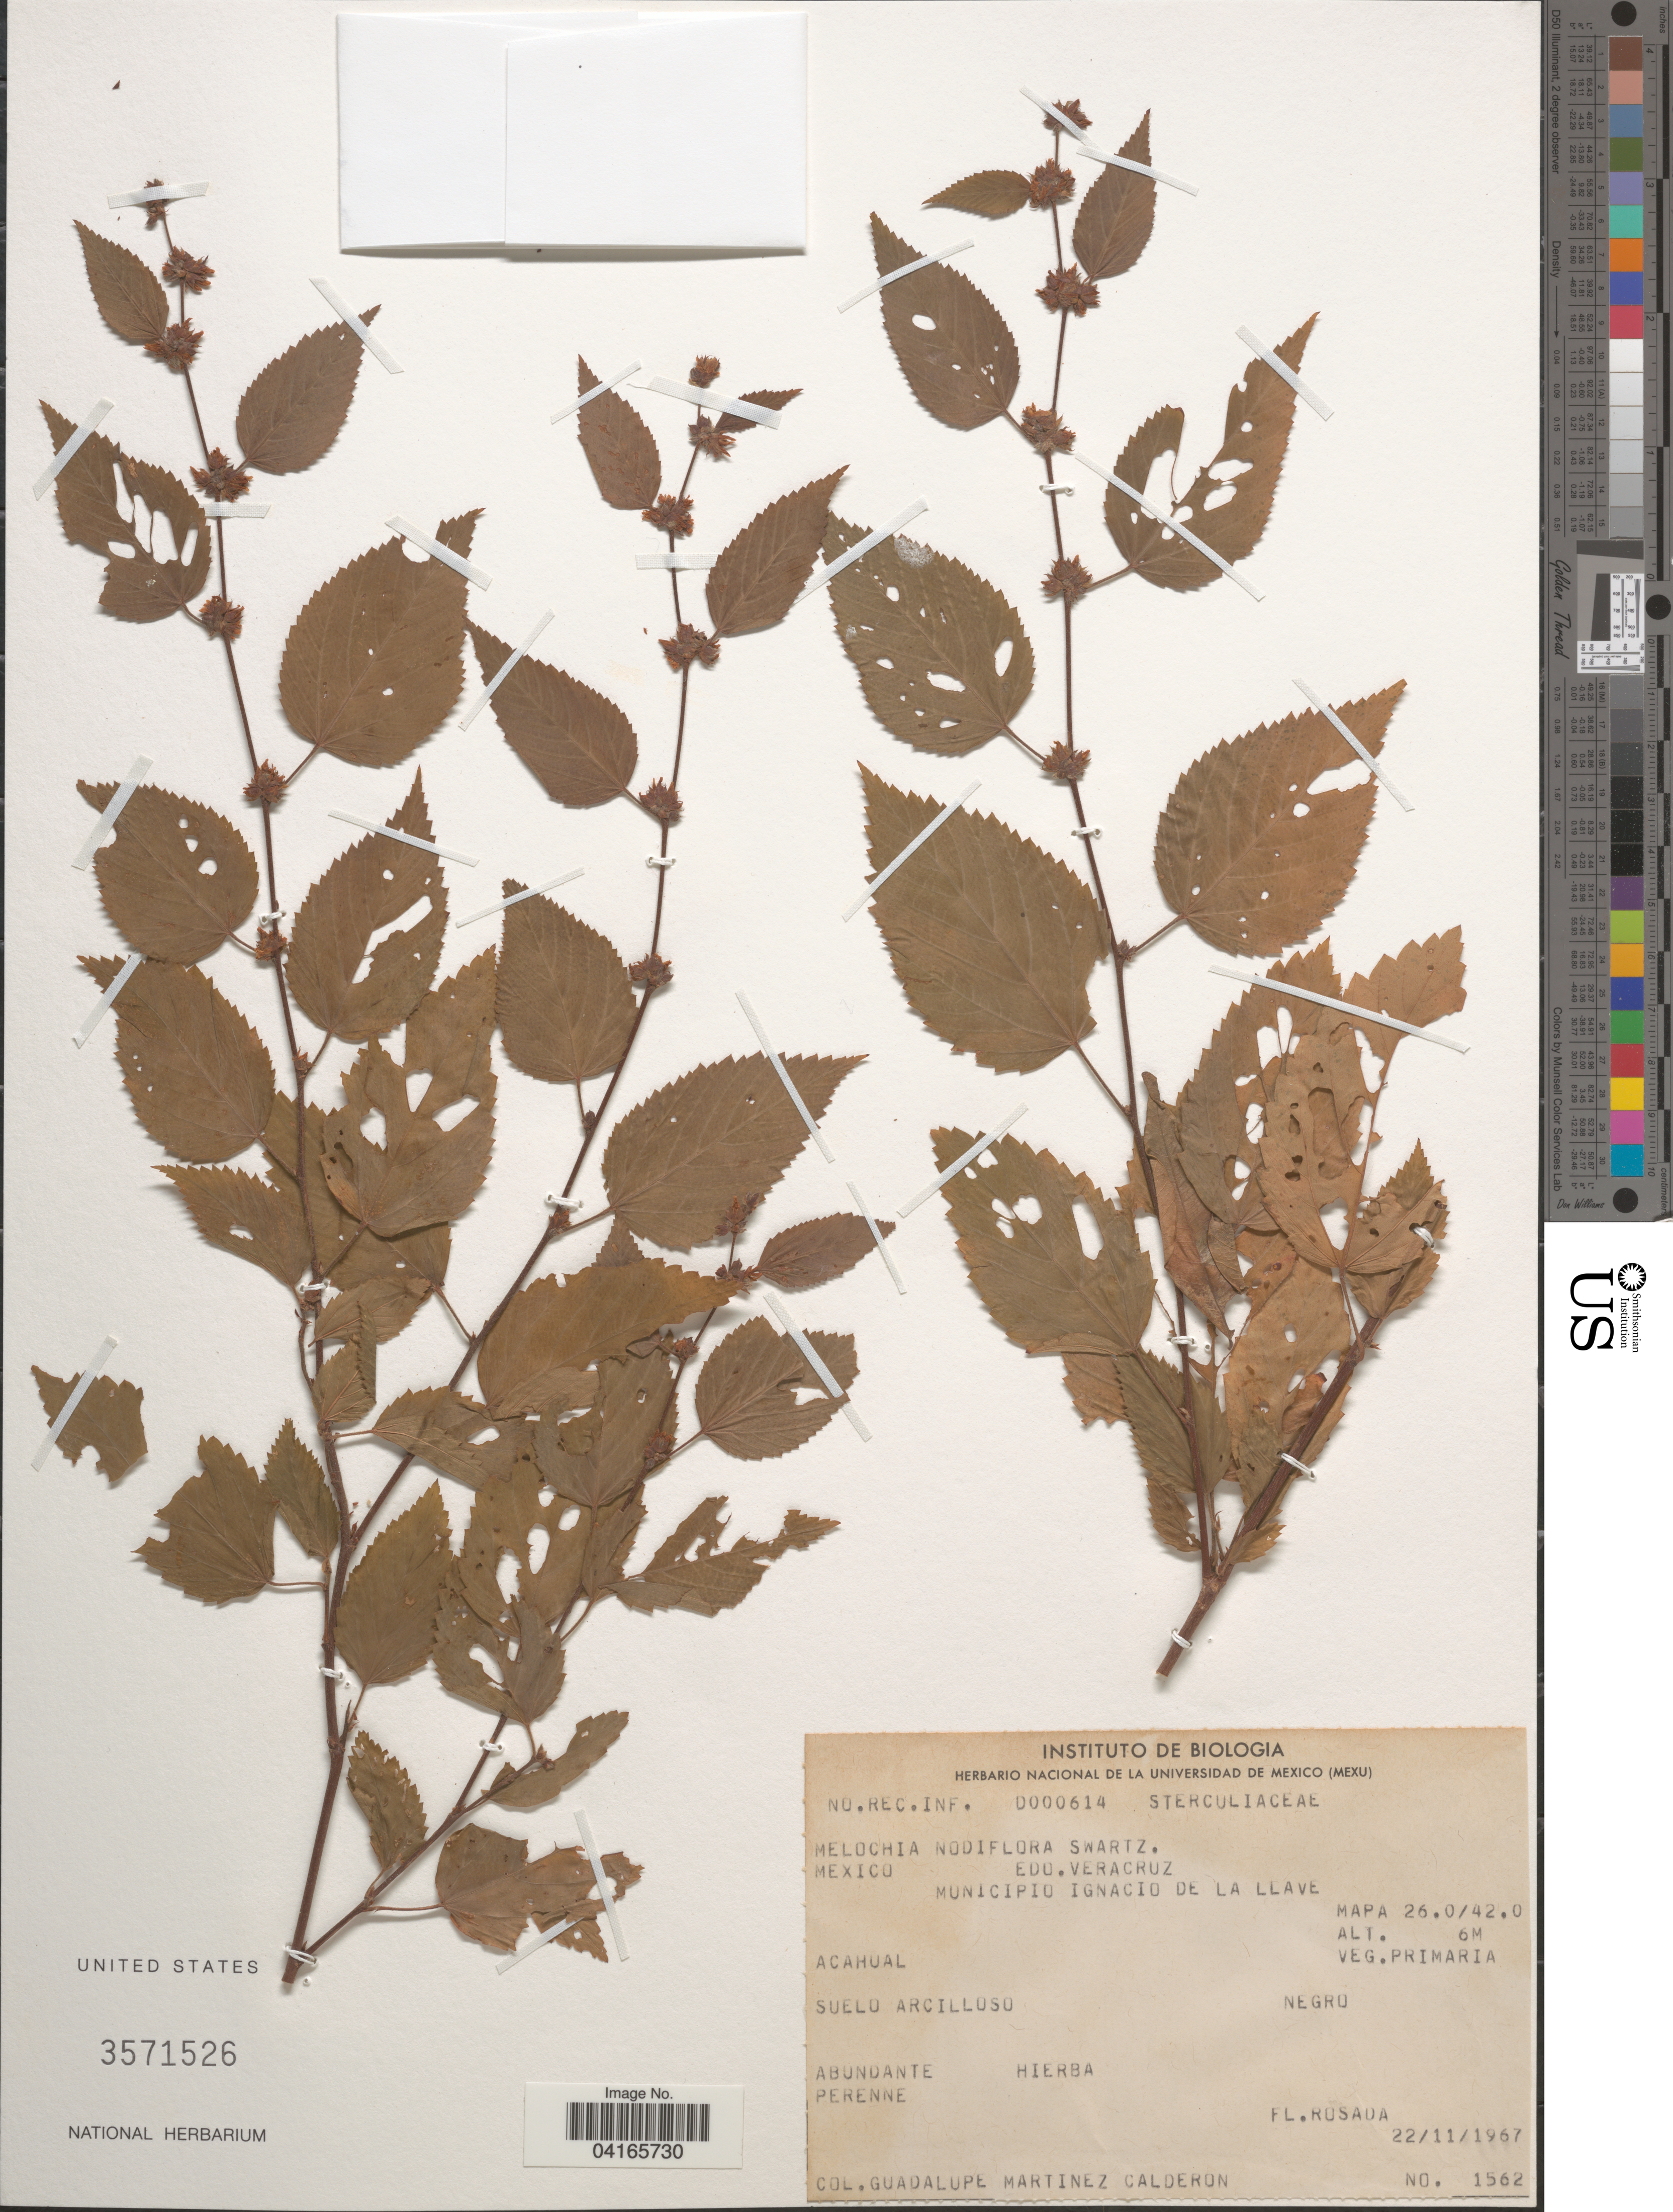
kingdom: Plantae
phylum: Tracheophyta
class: Magnoliopsida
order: Malvales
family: Malvaceae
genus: Melochia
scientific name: Melochia nodiflora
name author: Sw.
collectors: G. Martínez Calderón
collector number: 1562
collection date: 1967-11-22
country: Mexico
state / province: Veracruz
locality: Edo. Veracruz. Municipio Ignacio de la Llave. Mapa 26.0/42.0.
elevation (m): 6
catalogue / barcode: US 3571526